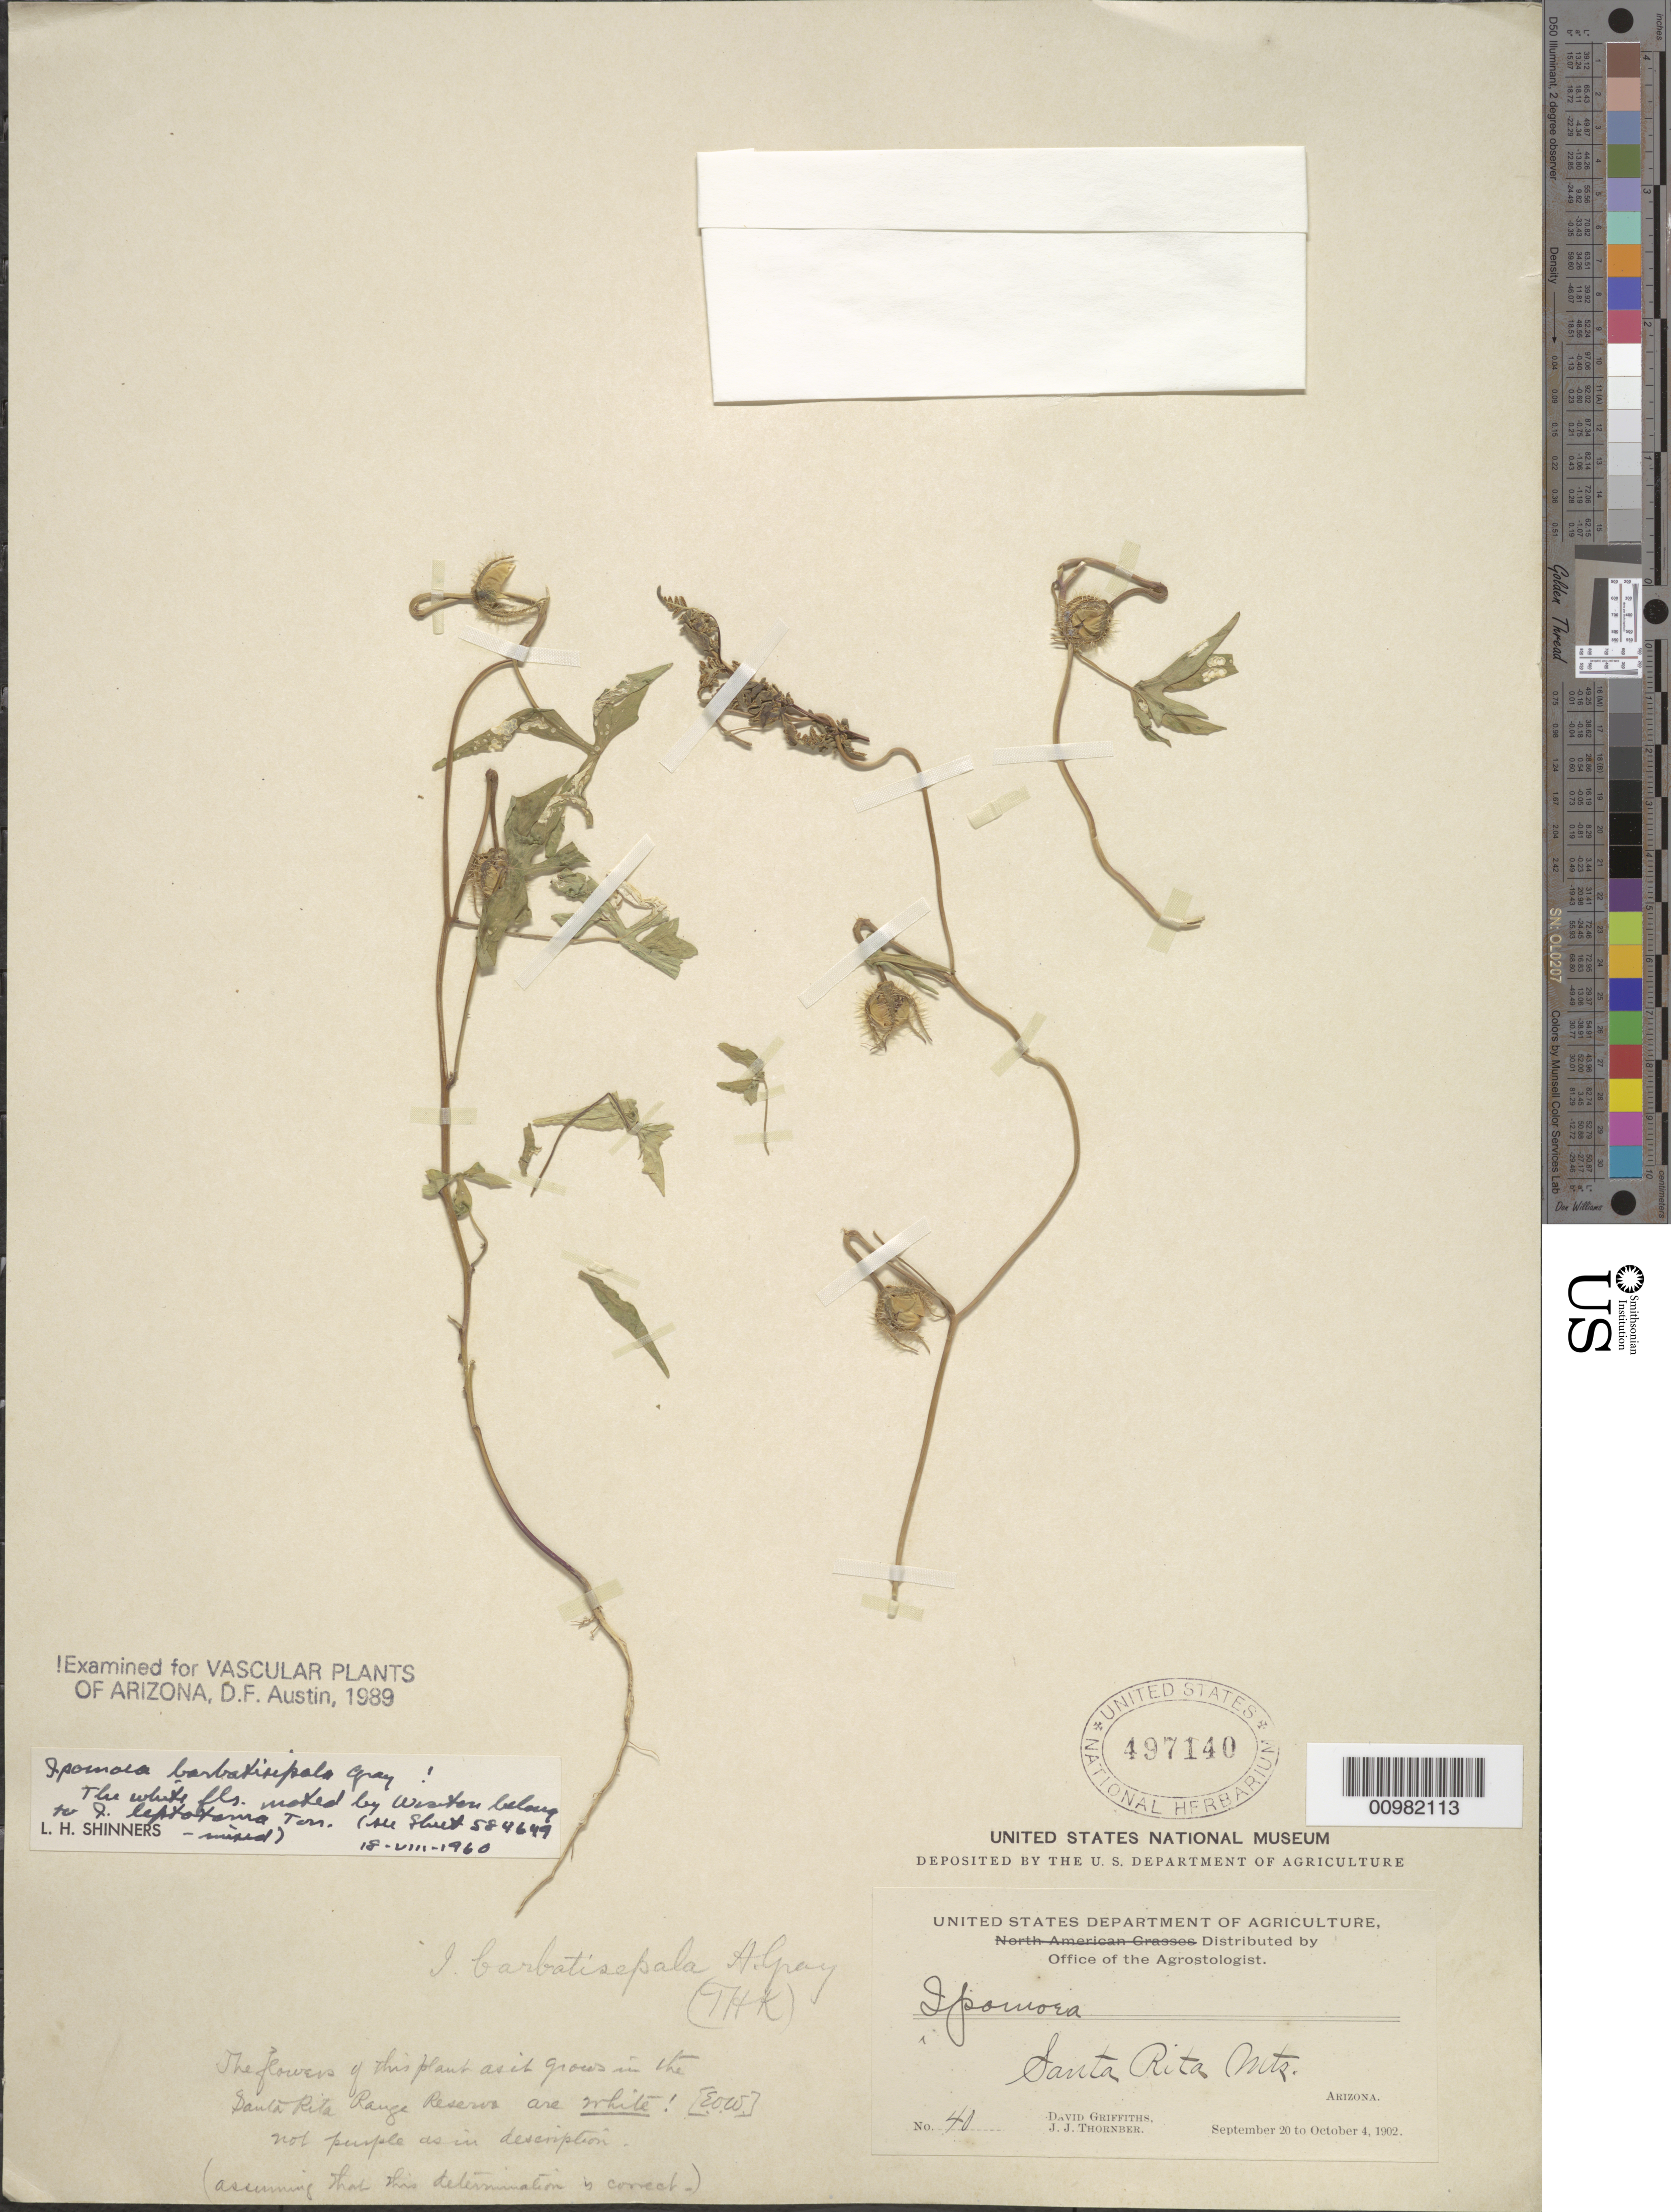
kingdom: Plantae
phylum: Tracheophyta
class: Magnoliopsida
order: Solanales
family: Convolvulaceae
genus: Ipomoea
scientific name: Ipomoea barbatisepala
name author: A. Gray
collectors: D. Griffiths & J. Thornber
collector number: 40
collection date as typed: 20 Sep 1902 to 04 Oct 1902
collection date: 1902-09-20/1902-10-04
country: United States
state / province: Arizona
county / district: Santa Cruz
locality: Santa Rita Mts.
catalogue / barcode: US 497140